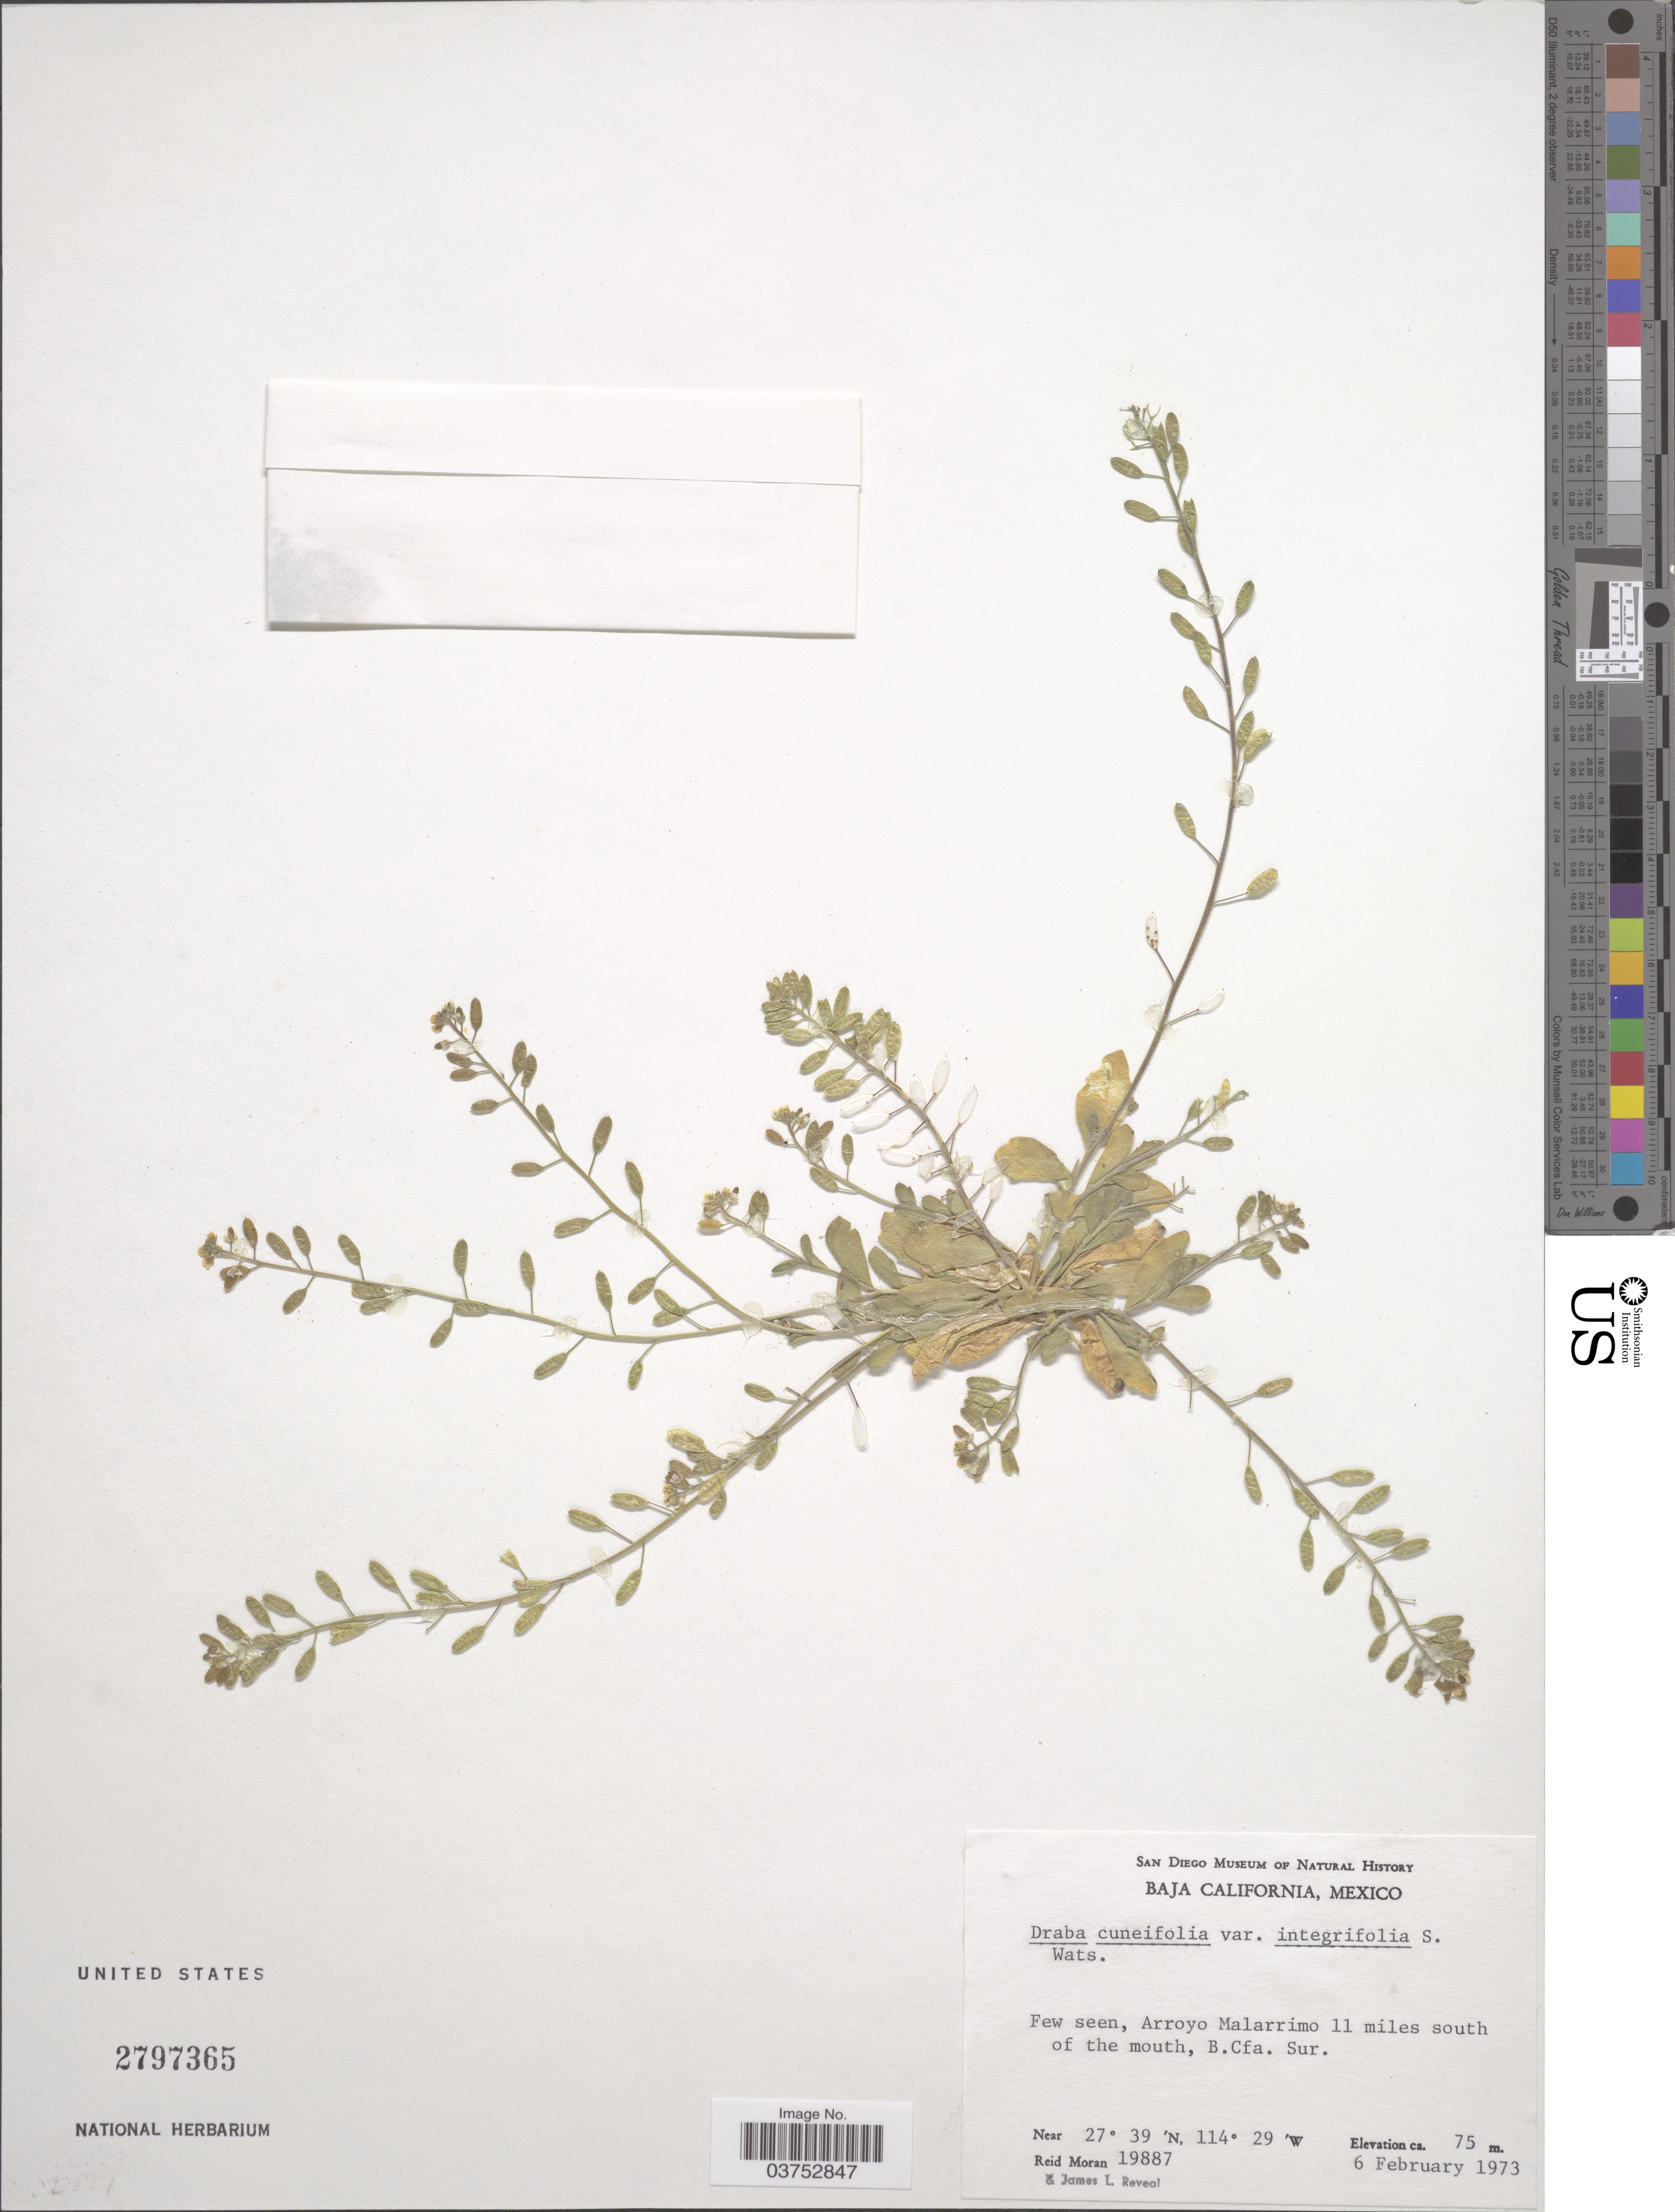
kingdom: Plantae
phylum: Tracheophyta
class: Magnoliopsida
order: Brassicales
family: Brassicaceae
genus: Draba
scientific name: Draba cuneifolia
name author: Nutt.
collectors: R. V. Moran & J. L. Reveal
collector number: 19887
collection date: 1973-02-06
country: Mexico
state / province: Baja California Sur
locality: Arroyo Malarrimo 11 miles south of the mouth.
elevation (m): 75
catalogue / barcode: US 2797365